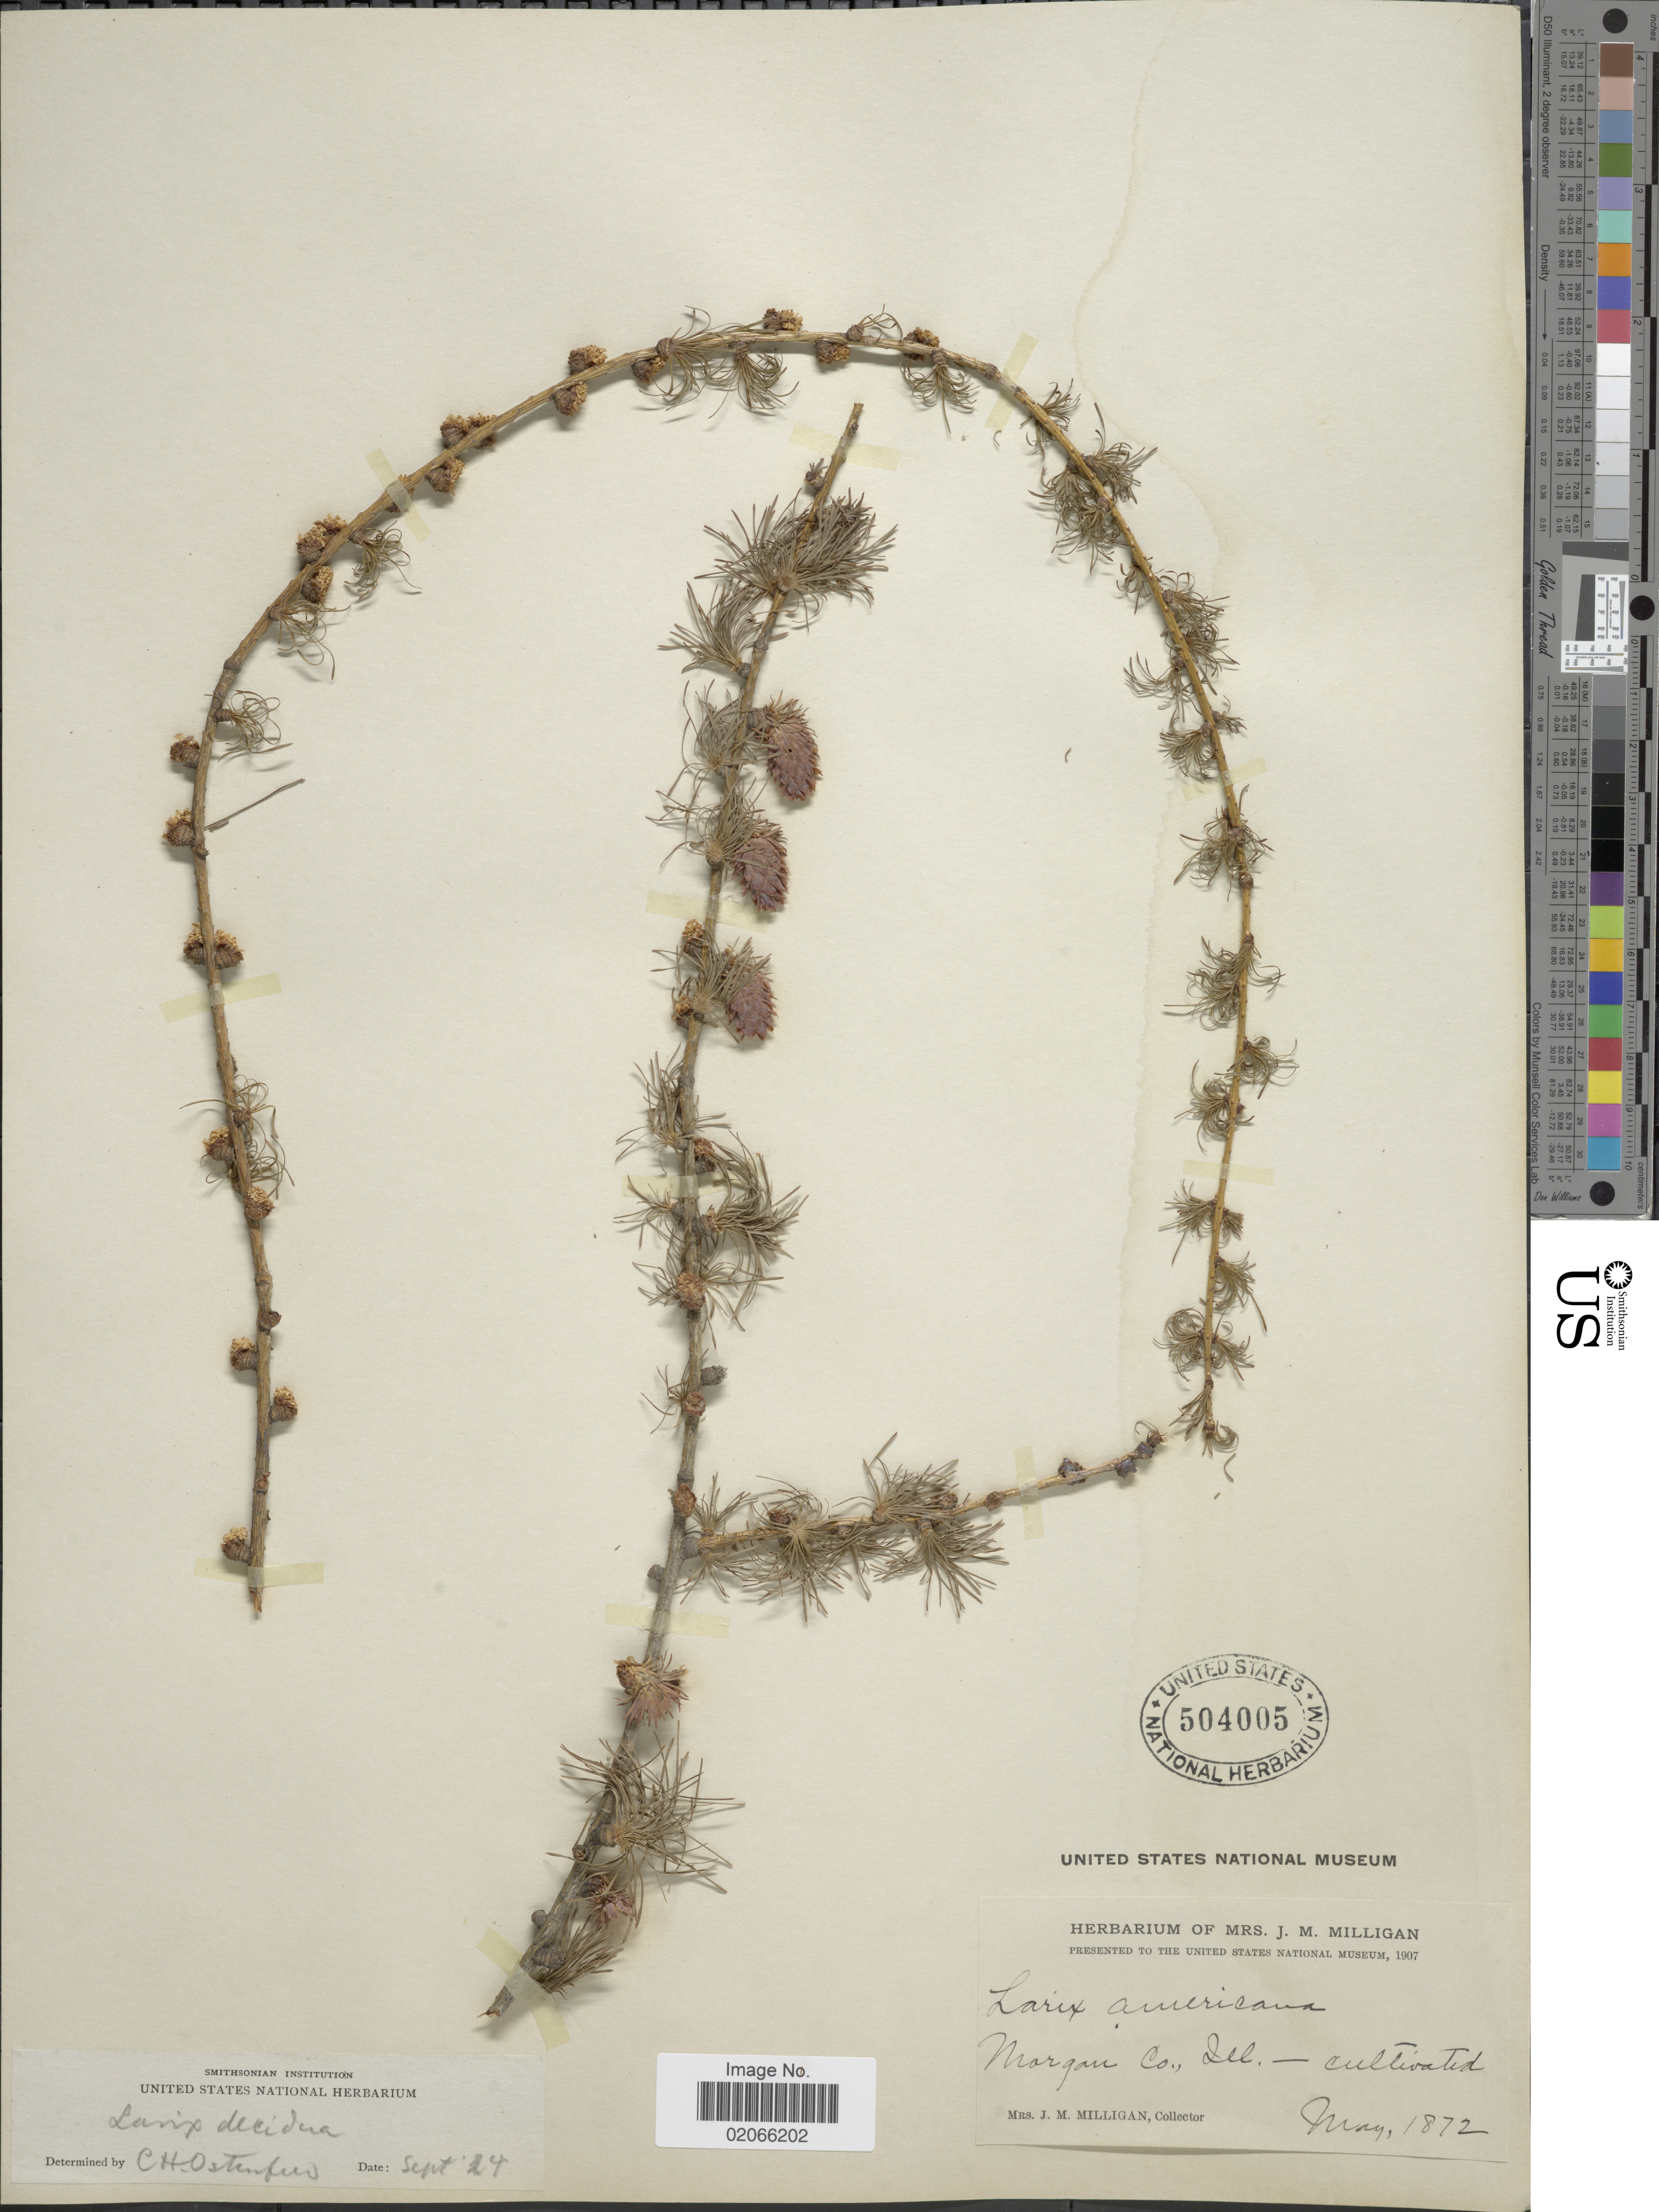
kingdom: Plantae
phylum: Tracheophyta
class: Pinopsida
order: Pinales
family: Pinaceae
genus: Larix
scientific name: Larix decidua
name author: Mill.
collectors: J. Milligan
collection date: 1872-11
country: United States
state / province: Illinois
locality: Morgan Co., Ill.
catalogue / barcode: US 504005